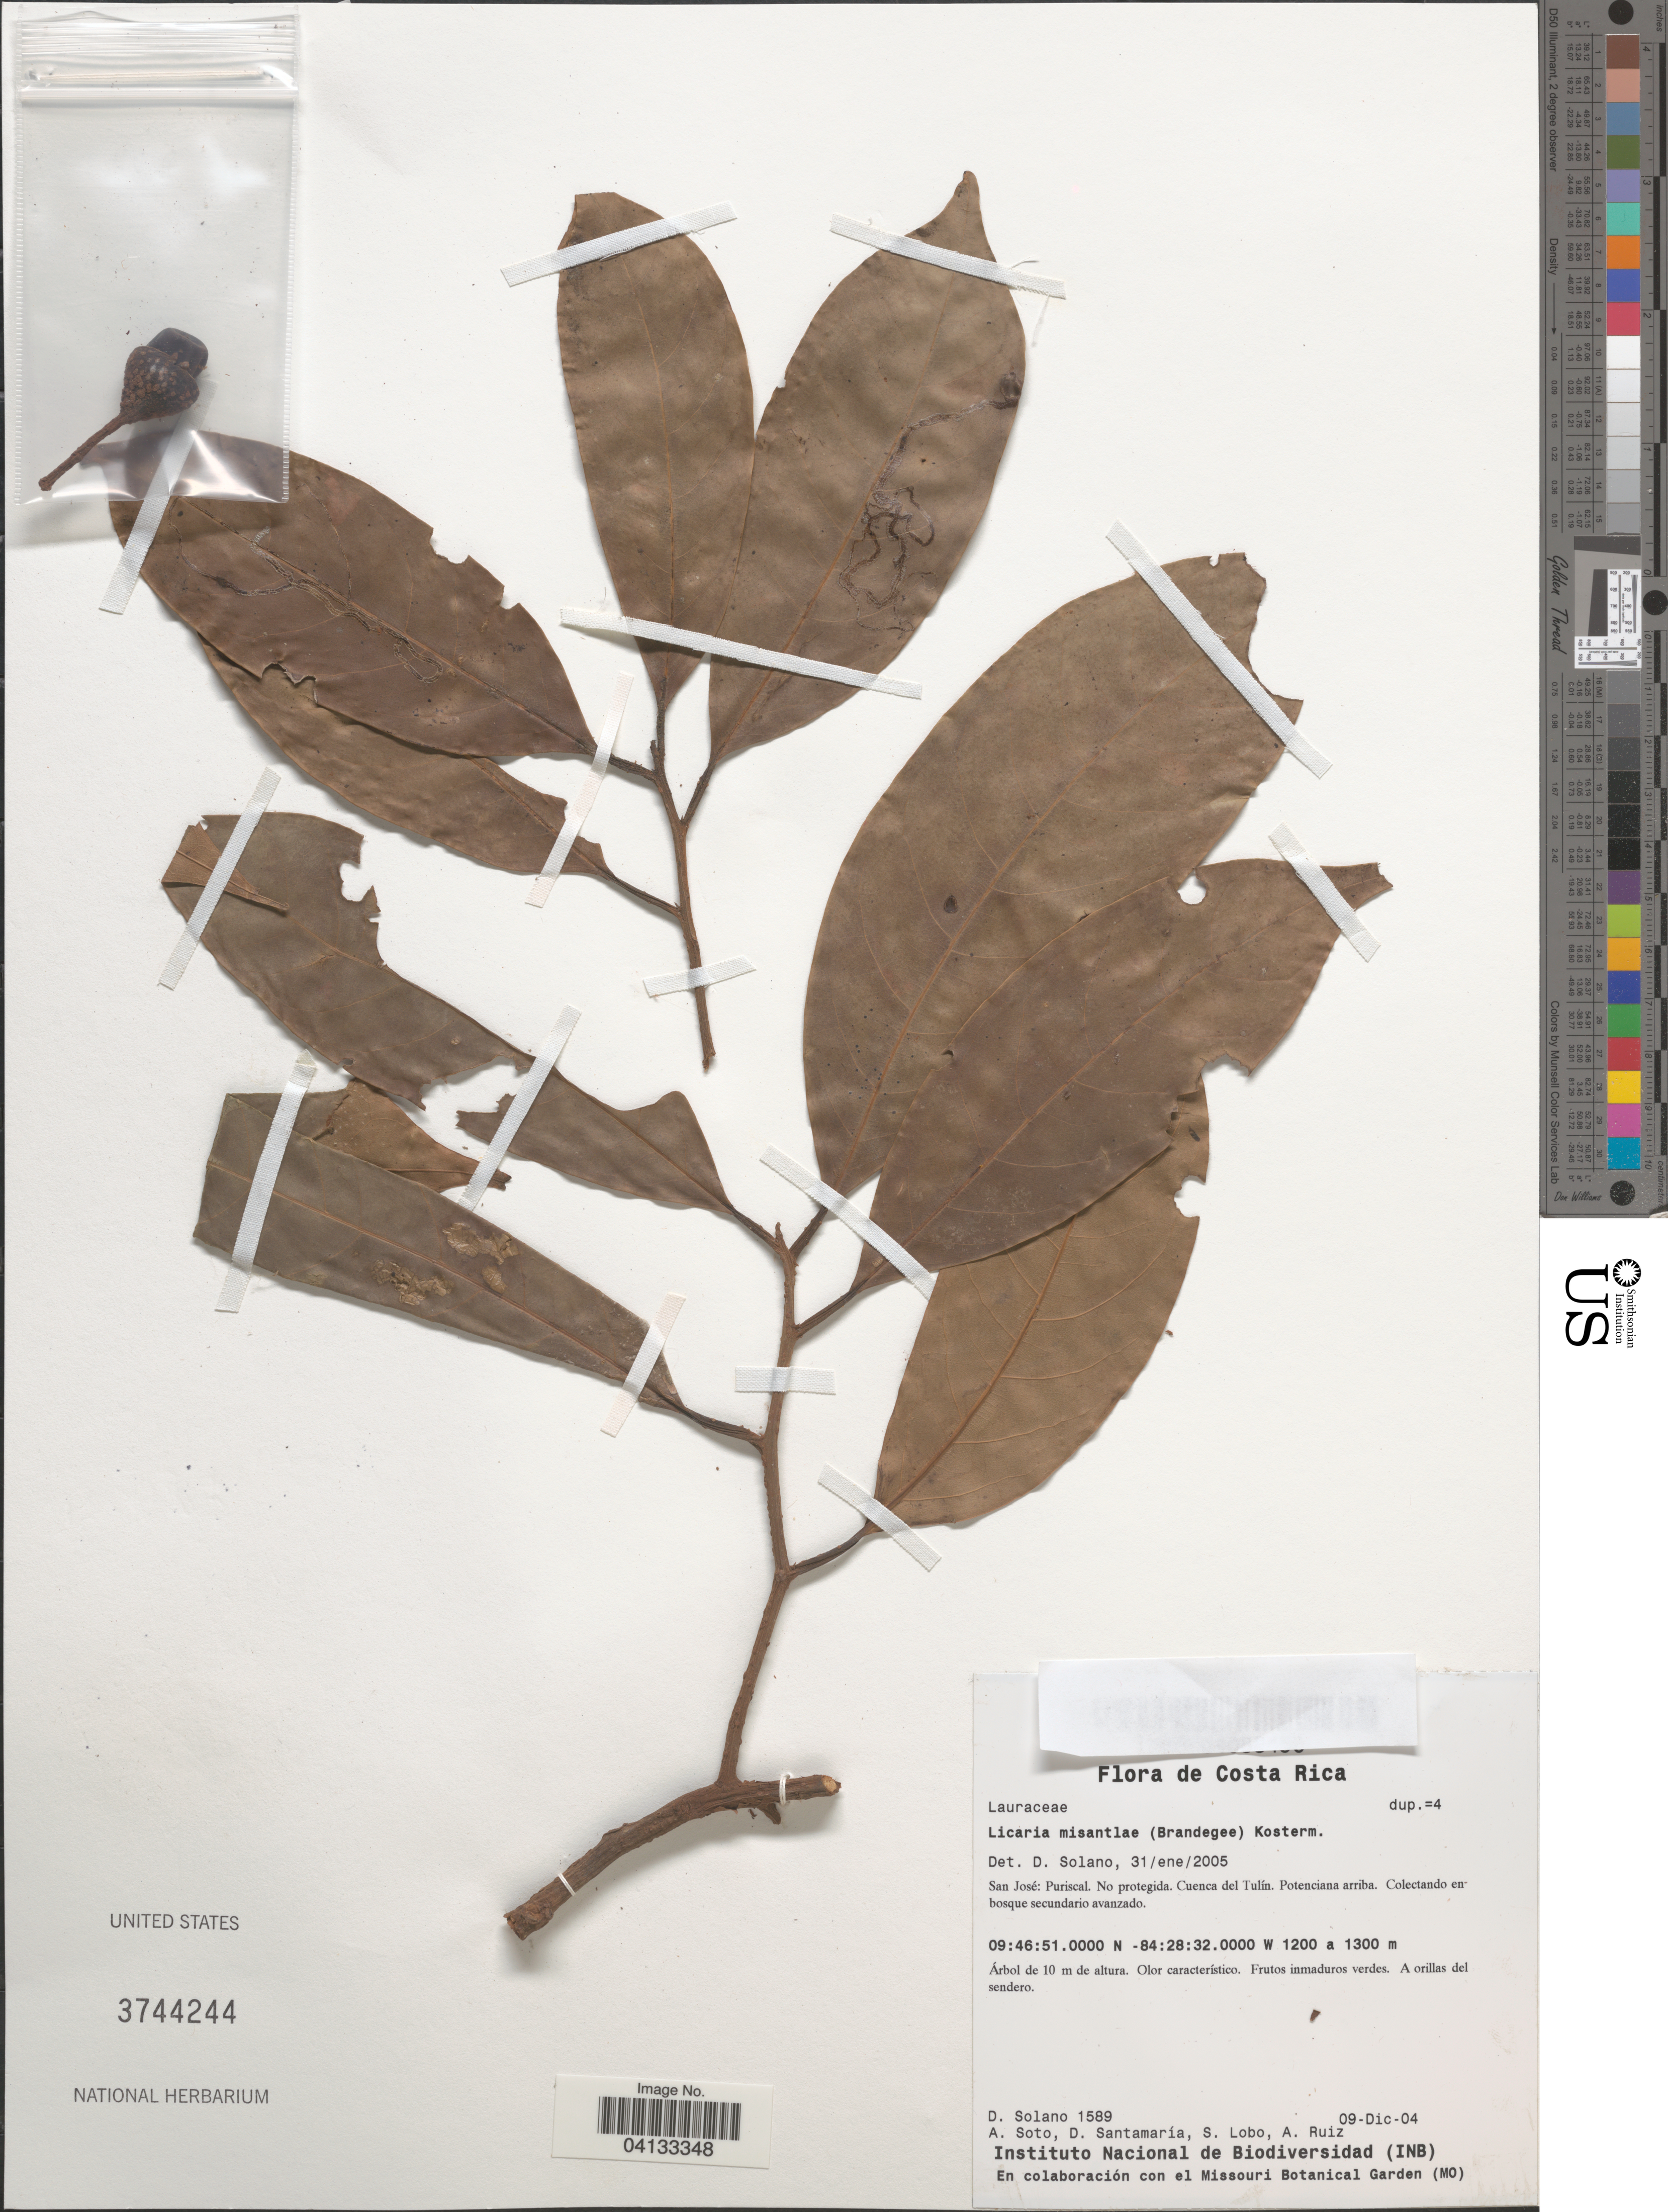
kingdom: Plantae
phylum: Tracheophyta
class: Magnoliopsida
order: Laurales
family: Lauraceae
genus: Licaria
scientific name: Licaria misantlae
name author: (Brandegee) Kosterm.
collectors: D. Solano, A. Soto, D. Santamaria, S. Lobo & A. Ruiz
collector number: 1589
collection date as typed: Transcribed d/m/y: 9/12/4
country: Costa Rica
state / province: San José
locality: Puriscal. No protegida. Cuenca del Tulín. Potenciana arriba.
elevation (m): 1200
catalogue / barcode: US 3744244